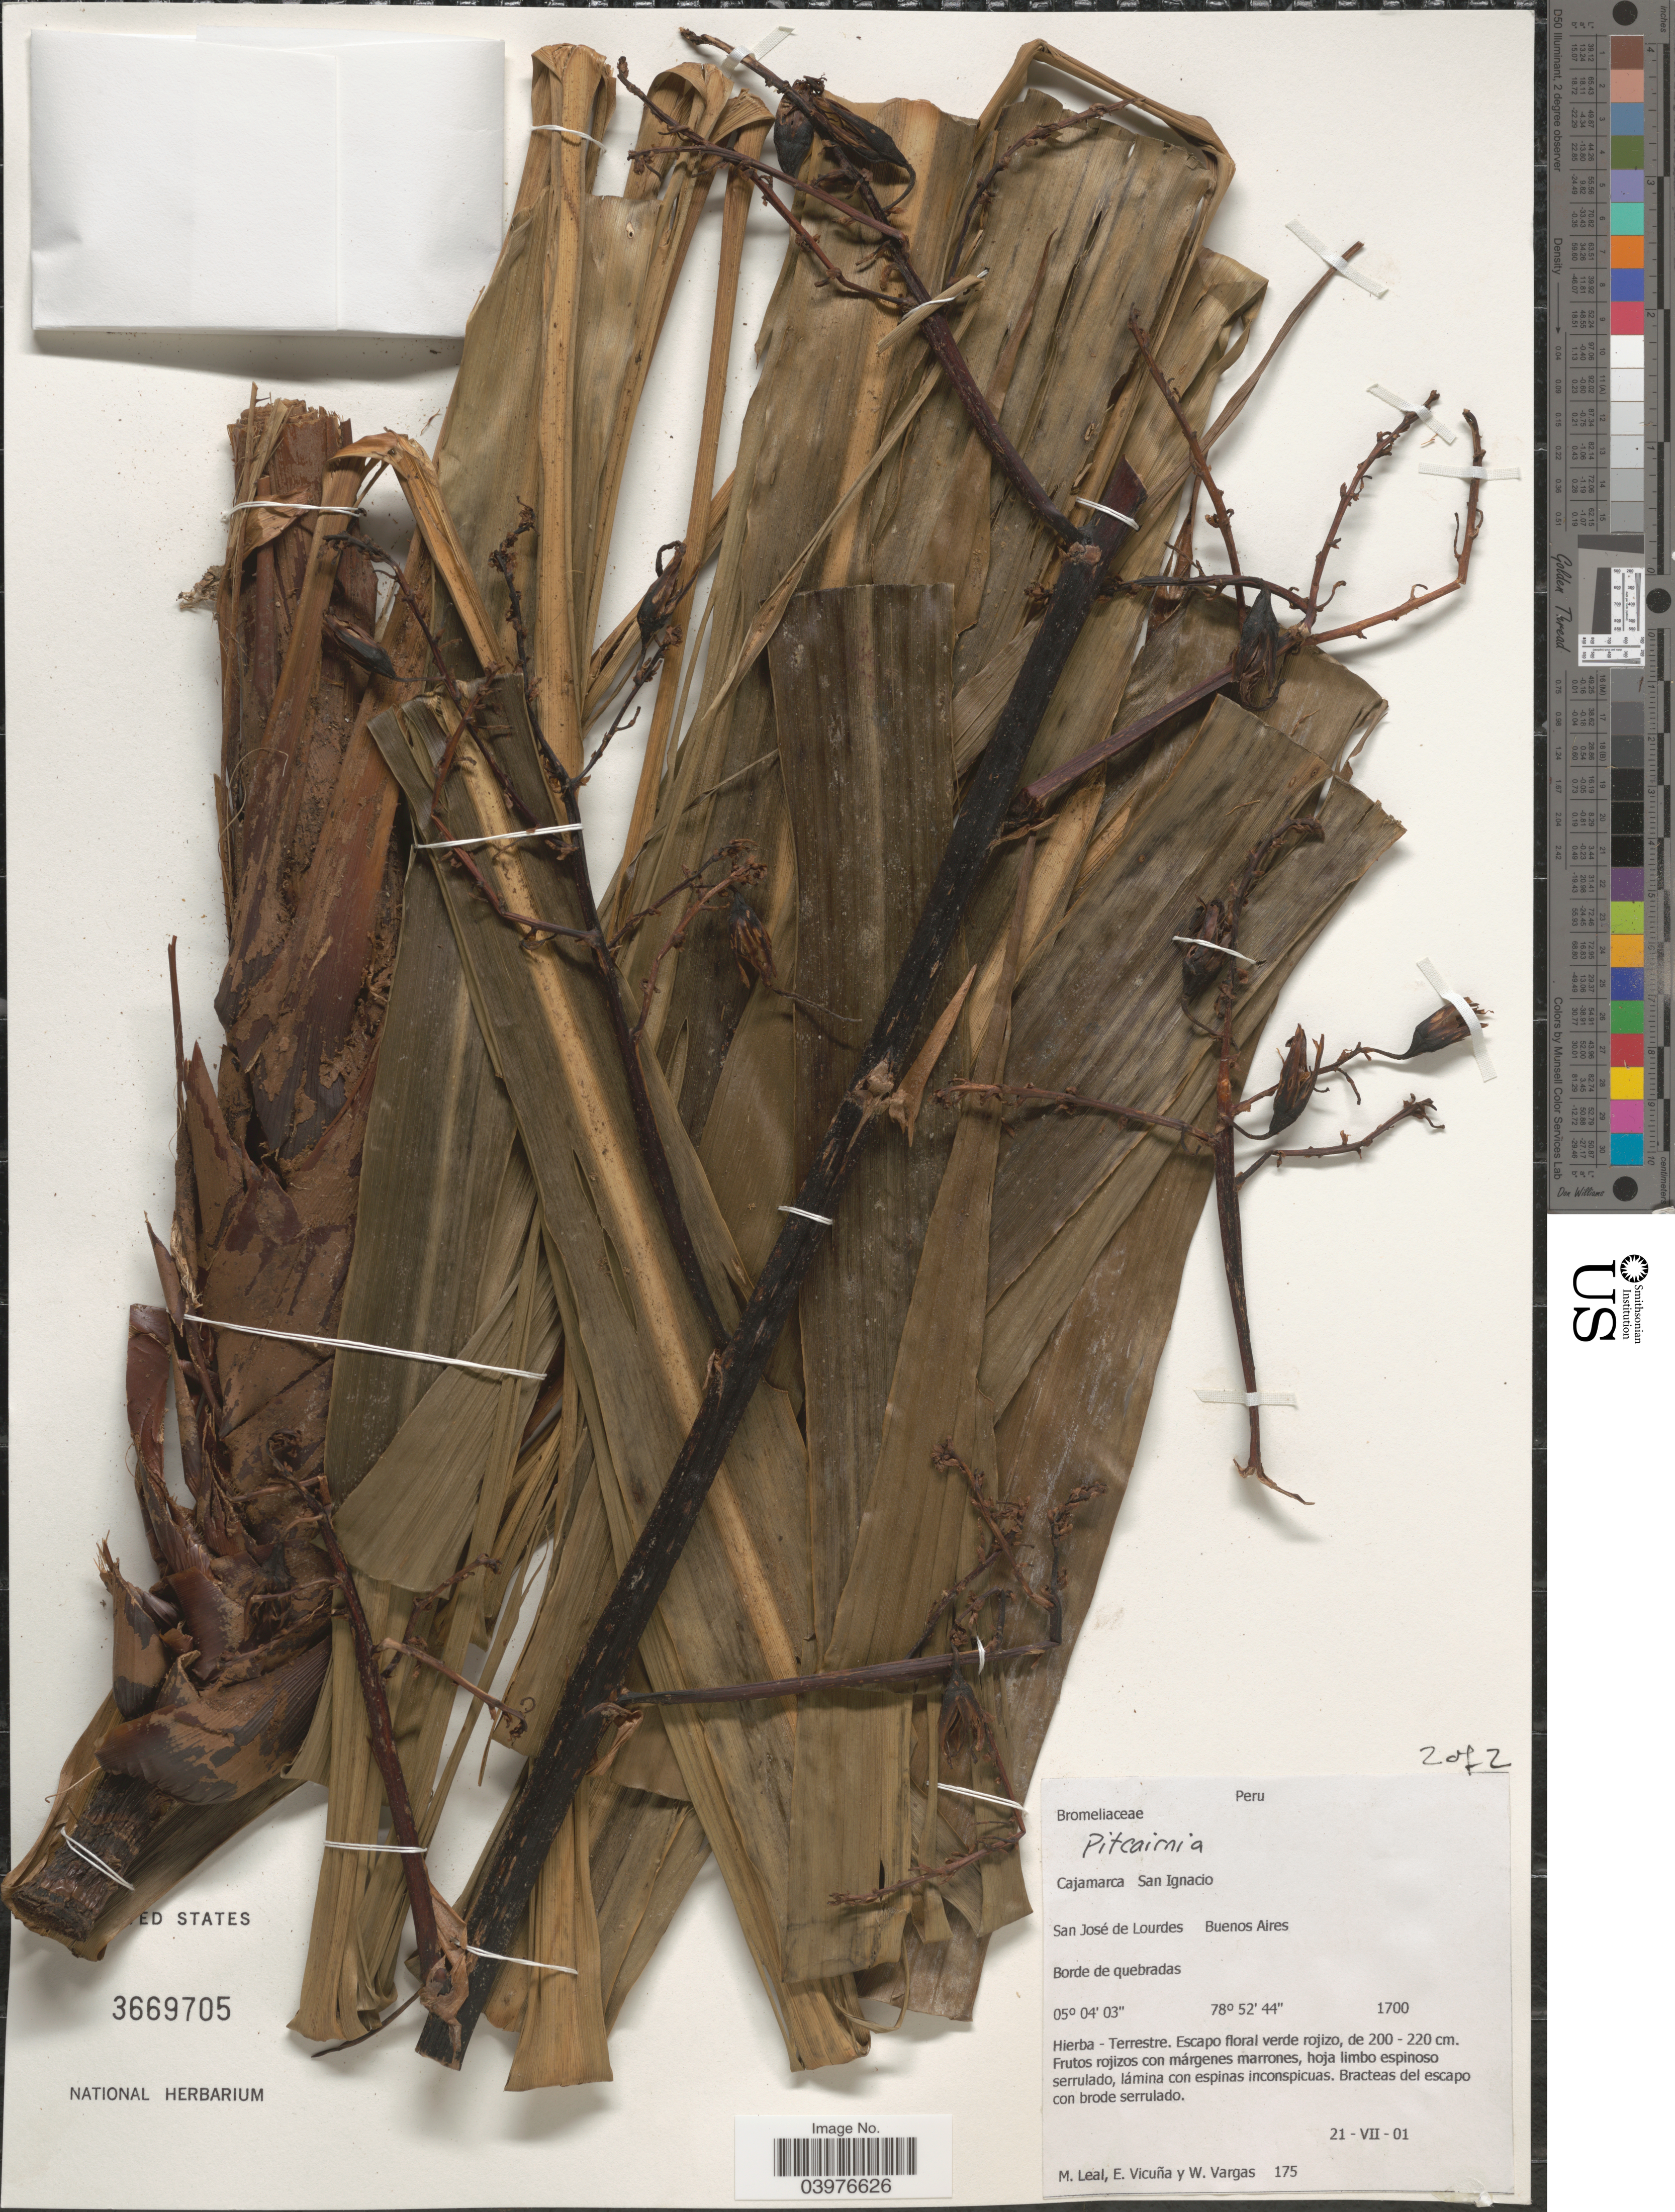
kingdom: Plantae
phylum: Tracheophyta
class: Liliopsida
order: Poales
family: Bromeliaceae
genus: Pitcairnia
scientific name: Pitcairnia sp.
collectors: M. E. Leal, E. Vicuña & W. Vargas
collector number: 175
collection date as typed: Transcribed d/m/y: 21/7/1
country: Peru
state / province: Cajamarca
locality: San Ignacio. San José de Lourdes, Buenos Aires.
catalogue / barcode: US 3669705